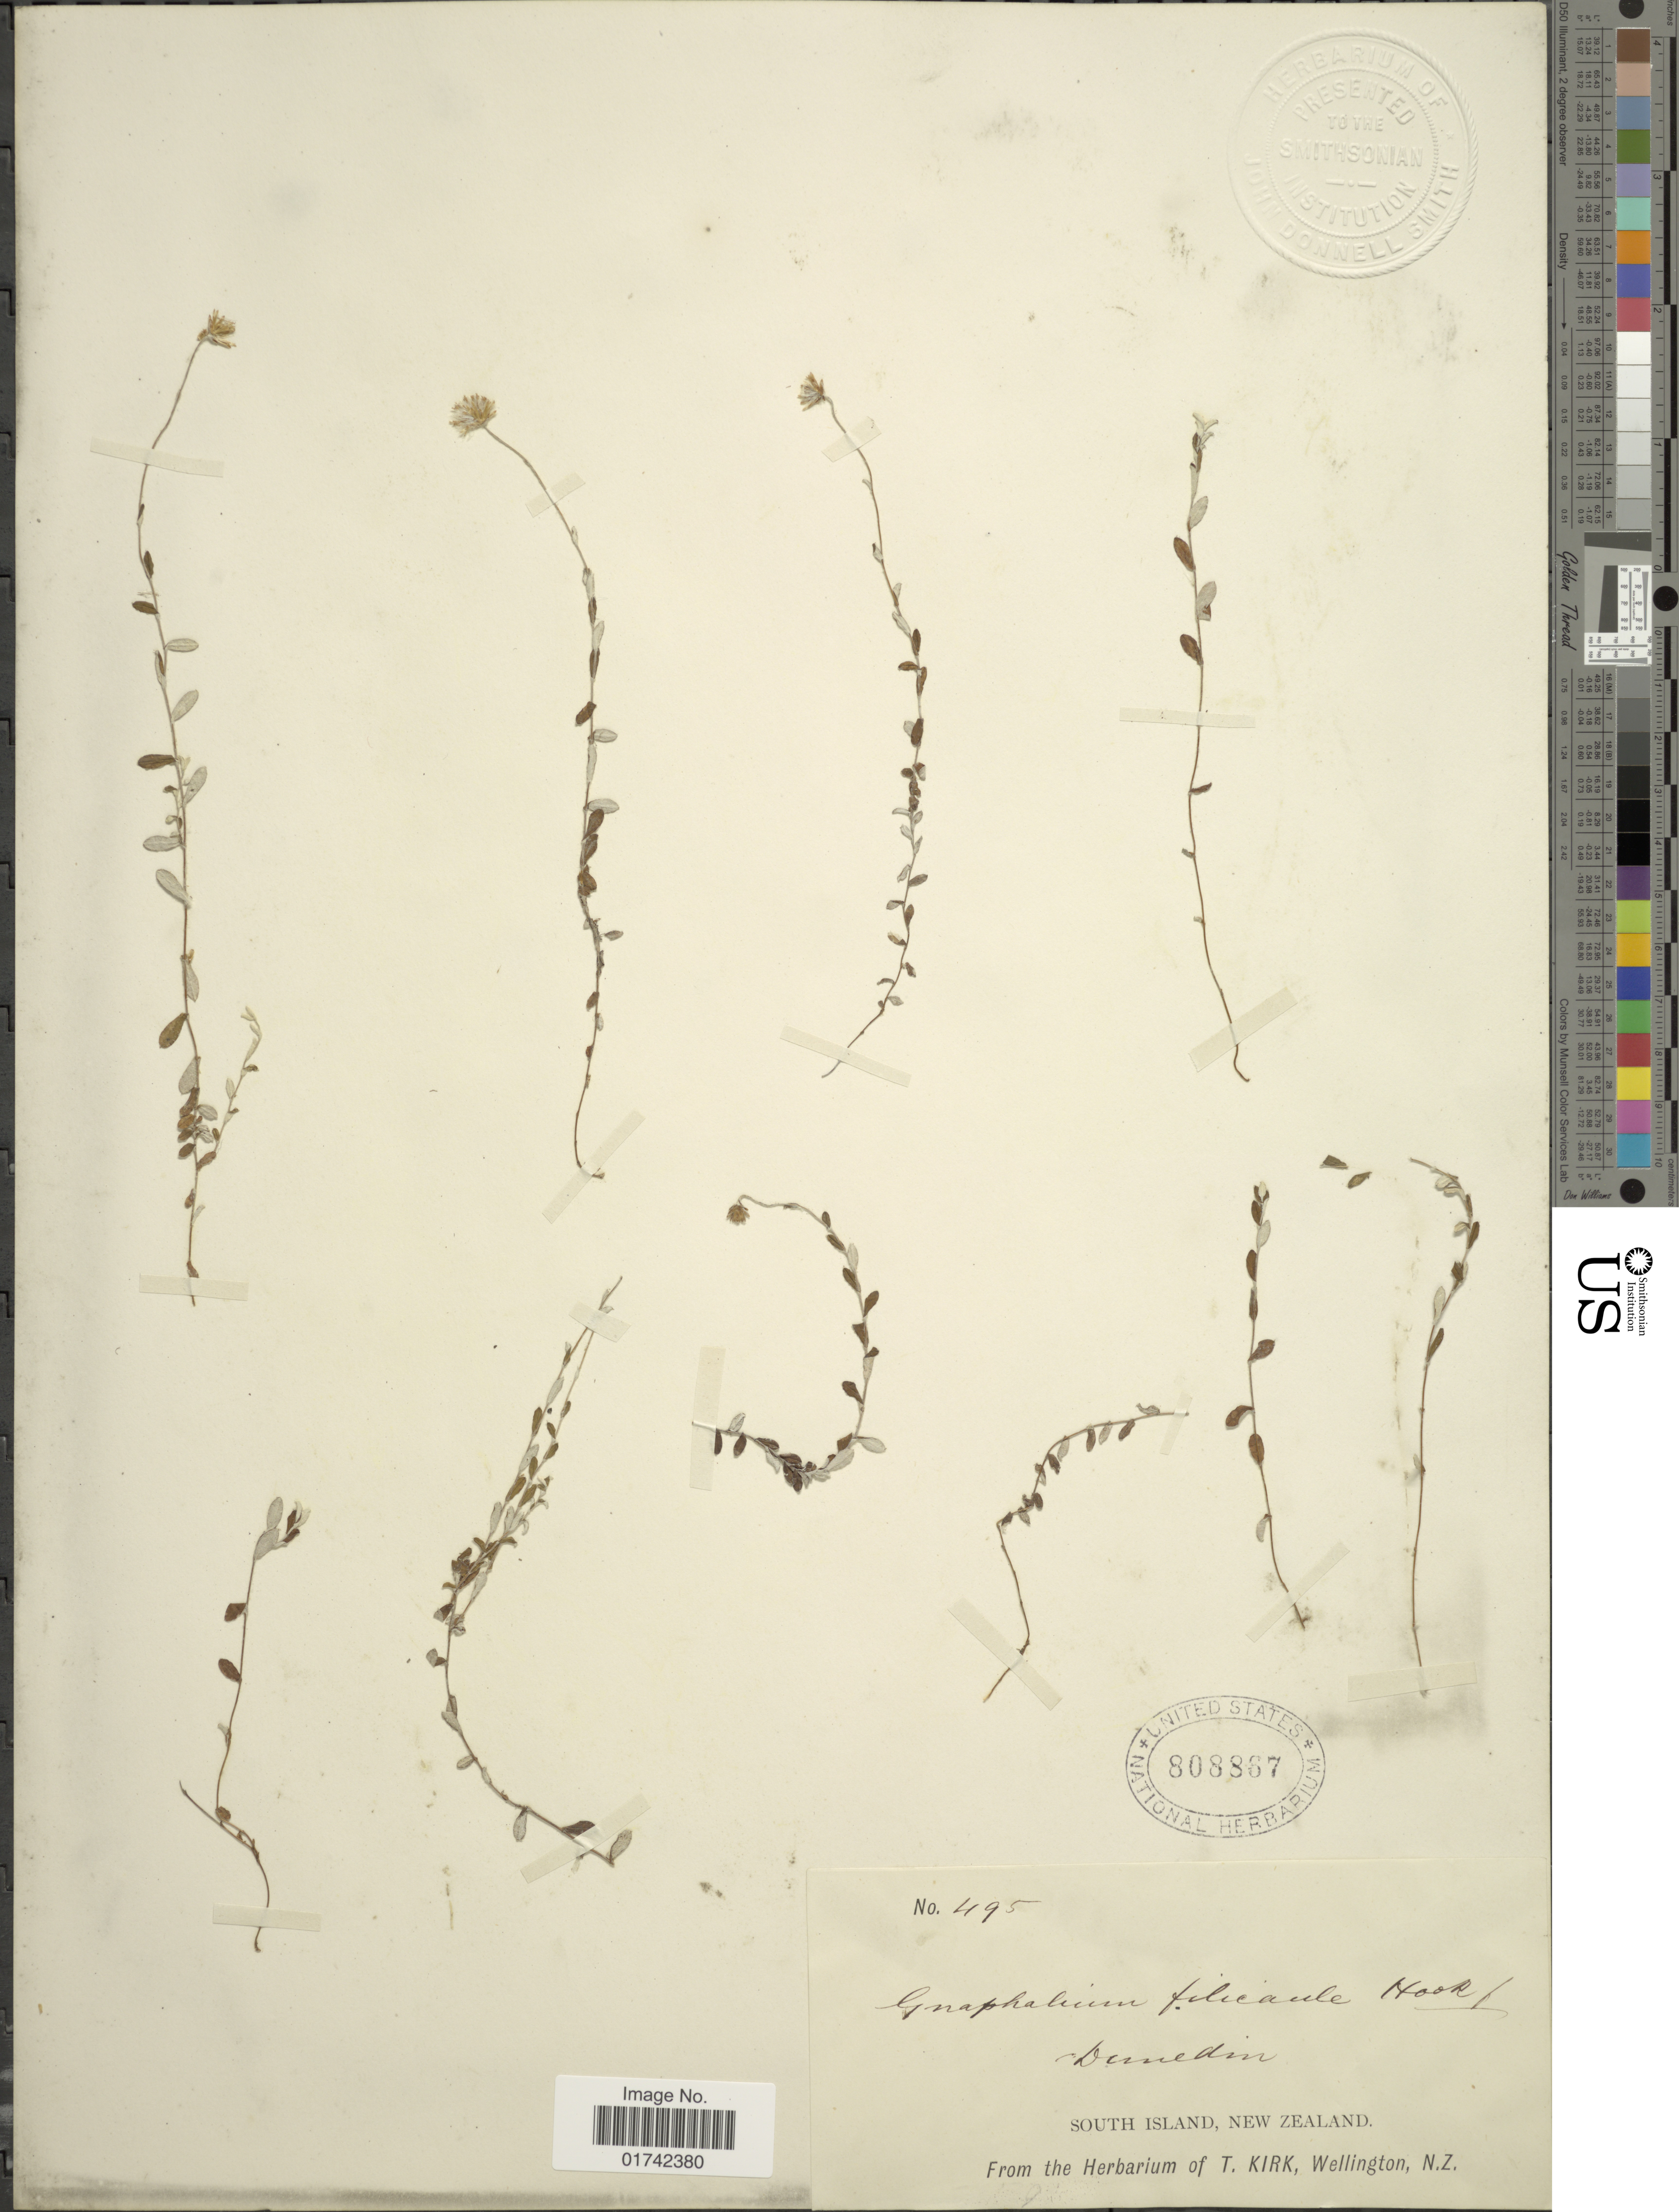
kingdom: Plantae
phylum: Tracheophyta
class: Magnoliopsida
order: Asterales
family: Asteraceae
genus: Helichrysum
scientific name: Helichrysum filicaule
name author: Hook. f.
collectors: ex herb. T. Kirk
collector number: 495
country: New Zealand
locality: Dunedin, South Island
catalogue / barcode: US 808867